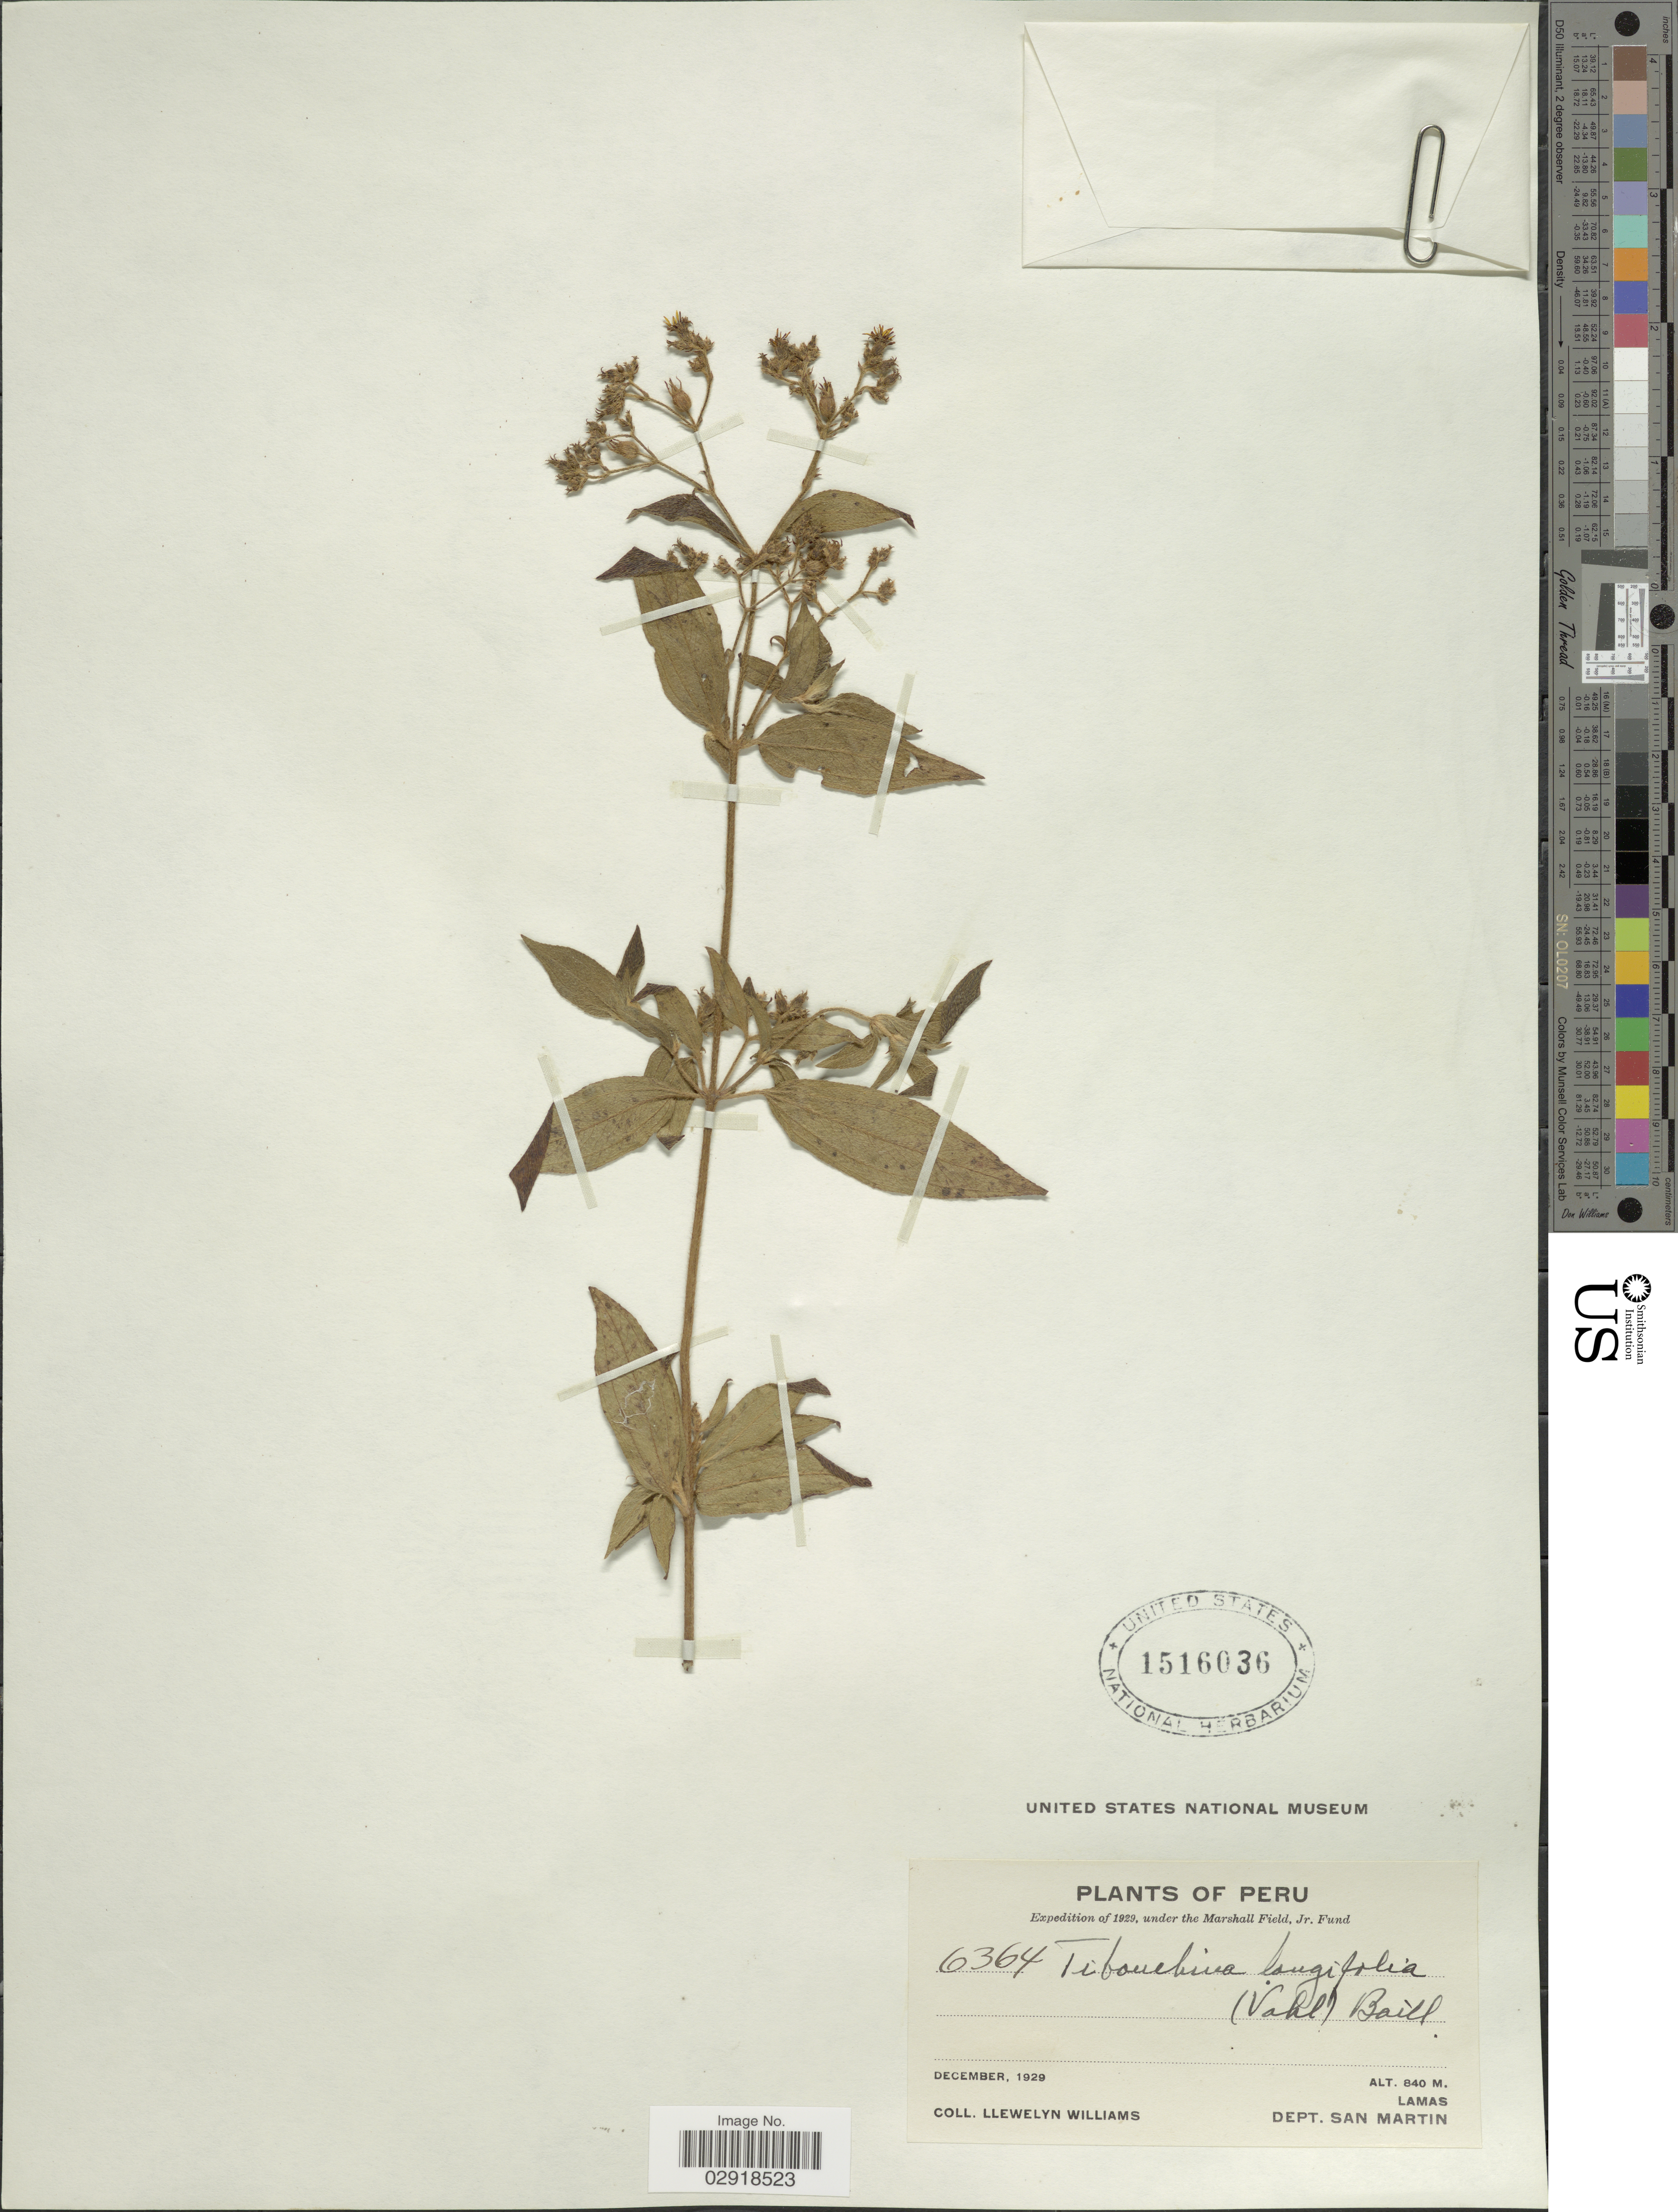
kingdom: Plantae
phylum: Tracheophyta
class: Magnoliopsida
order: Myrtales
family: Melastomataceae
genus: Chaetogastra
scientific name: Chaetogastra longifolia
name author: (Vahl) DC.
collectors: Ll. Williams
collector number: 6364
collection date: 1929-12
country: Peru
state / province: San Martín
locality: Lamas. Dept. San Martin.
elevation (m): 840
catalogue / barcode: US 1516036